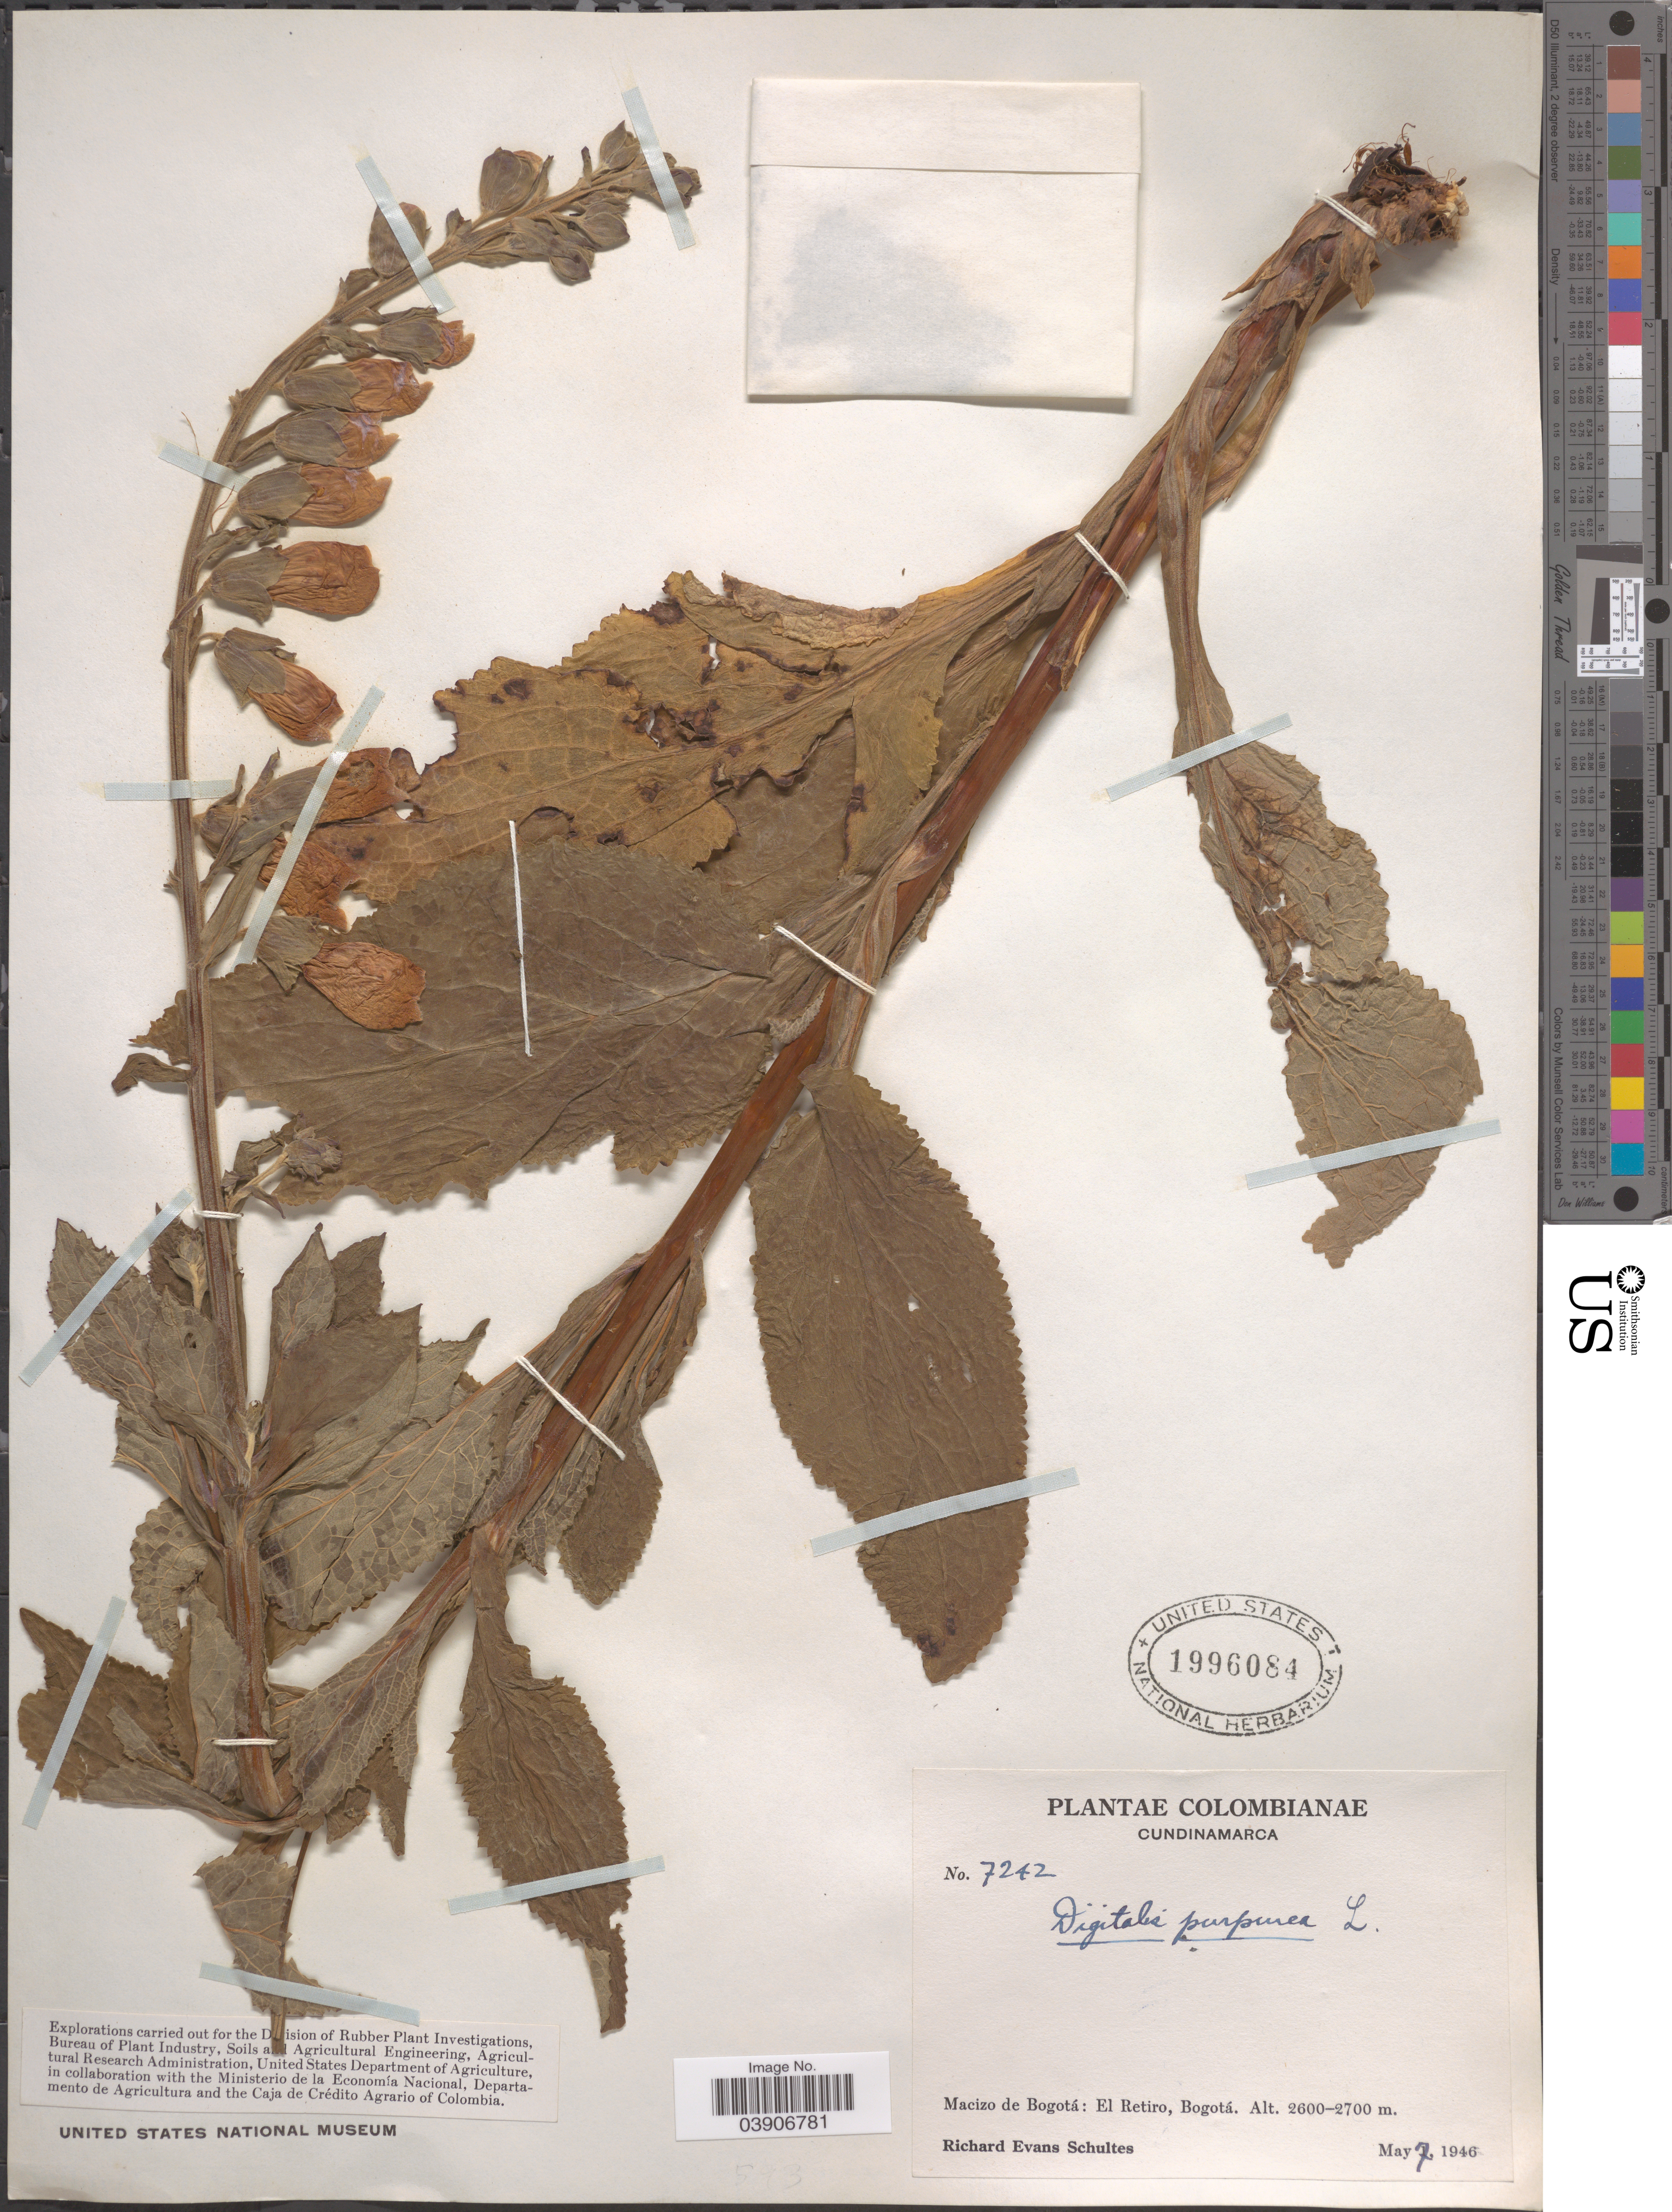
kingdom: Plantae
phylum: Tracheophyta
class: Magnoliopsida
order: Lamiales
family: Plantaginaceae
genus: Digitalis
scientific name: Digitalis purpurea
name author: L.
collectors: R. E. Schultes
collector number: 7242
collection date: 1946-05-07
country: Colombia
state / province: Cundinamarca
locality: Macizo de Bogotá: El Retiro, Bogotá.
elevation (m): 2600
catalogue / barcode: US 1996084